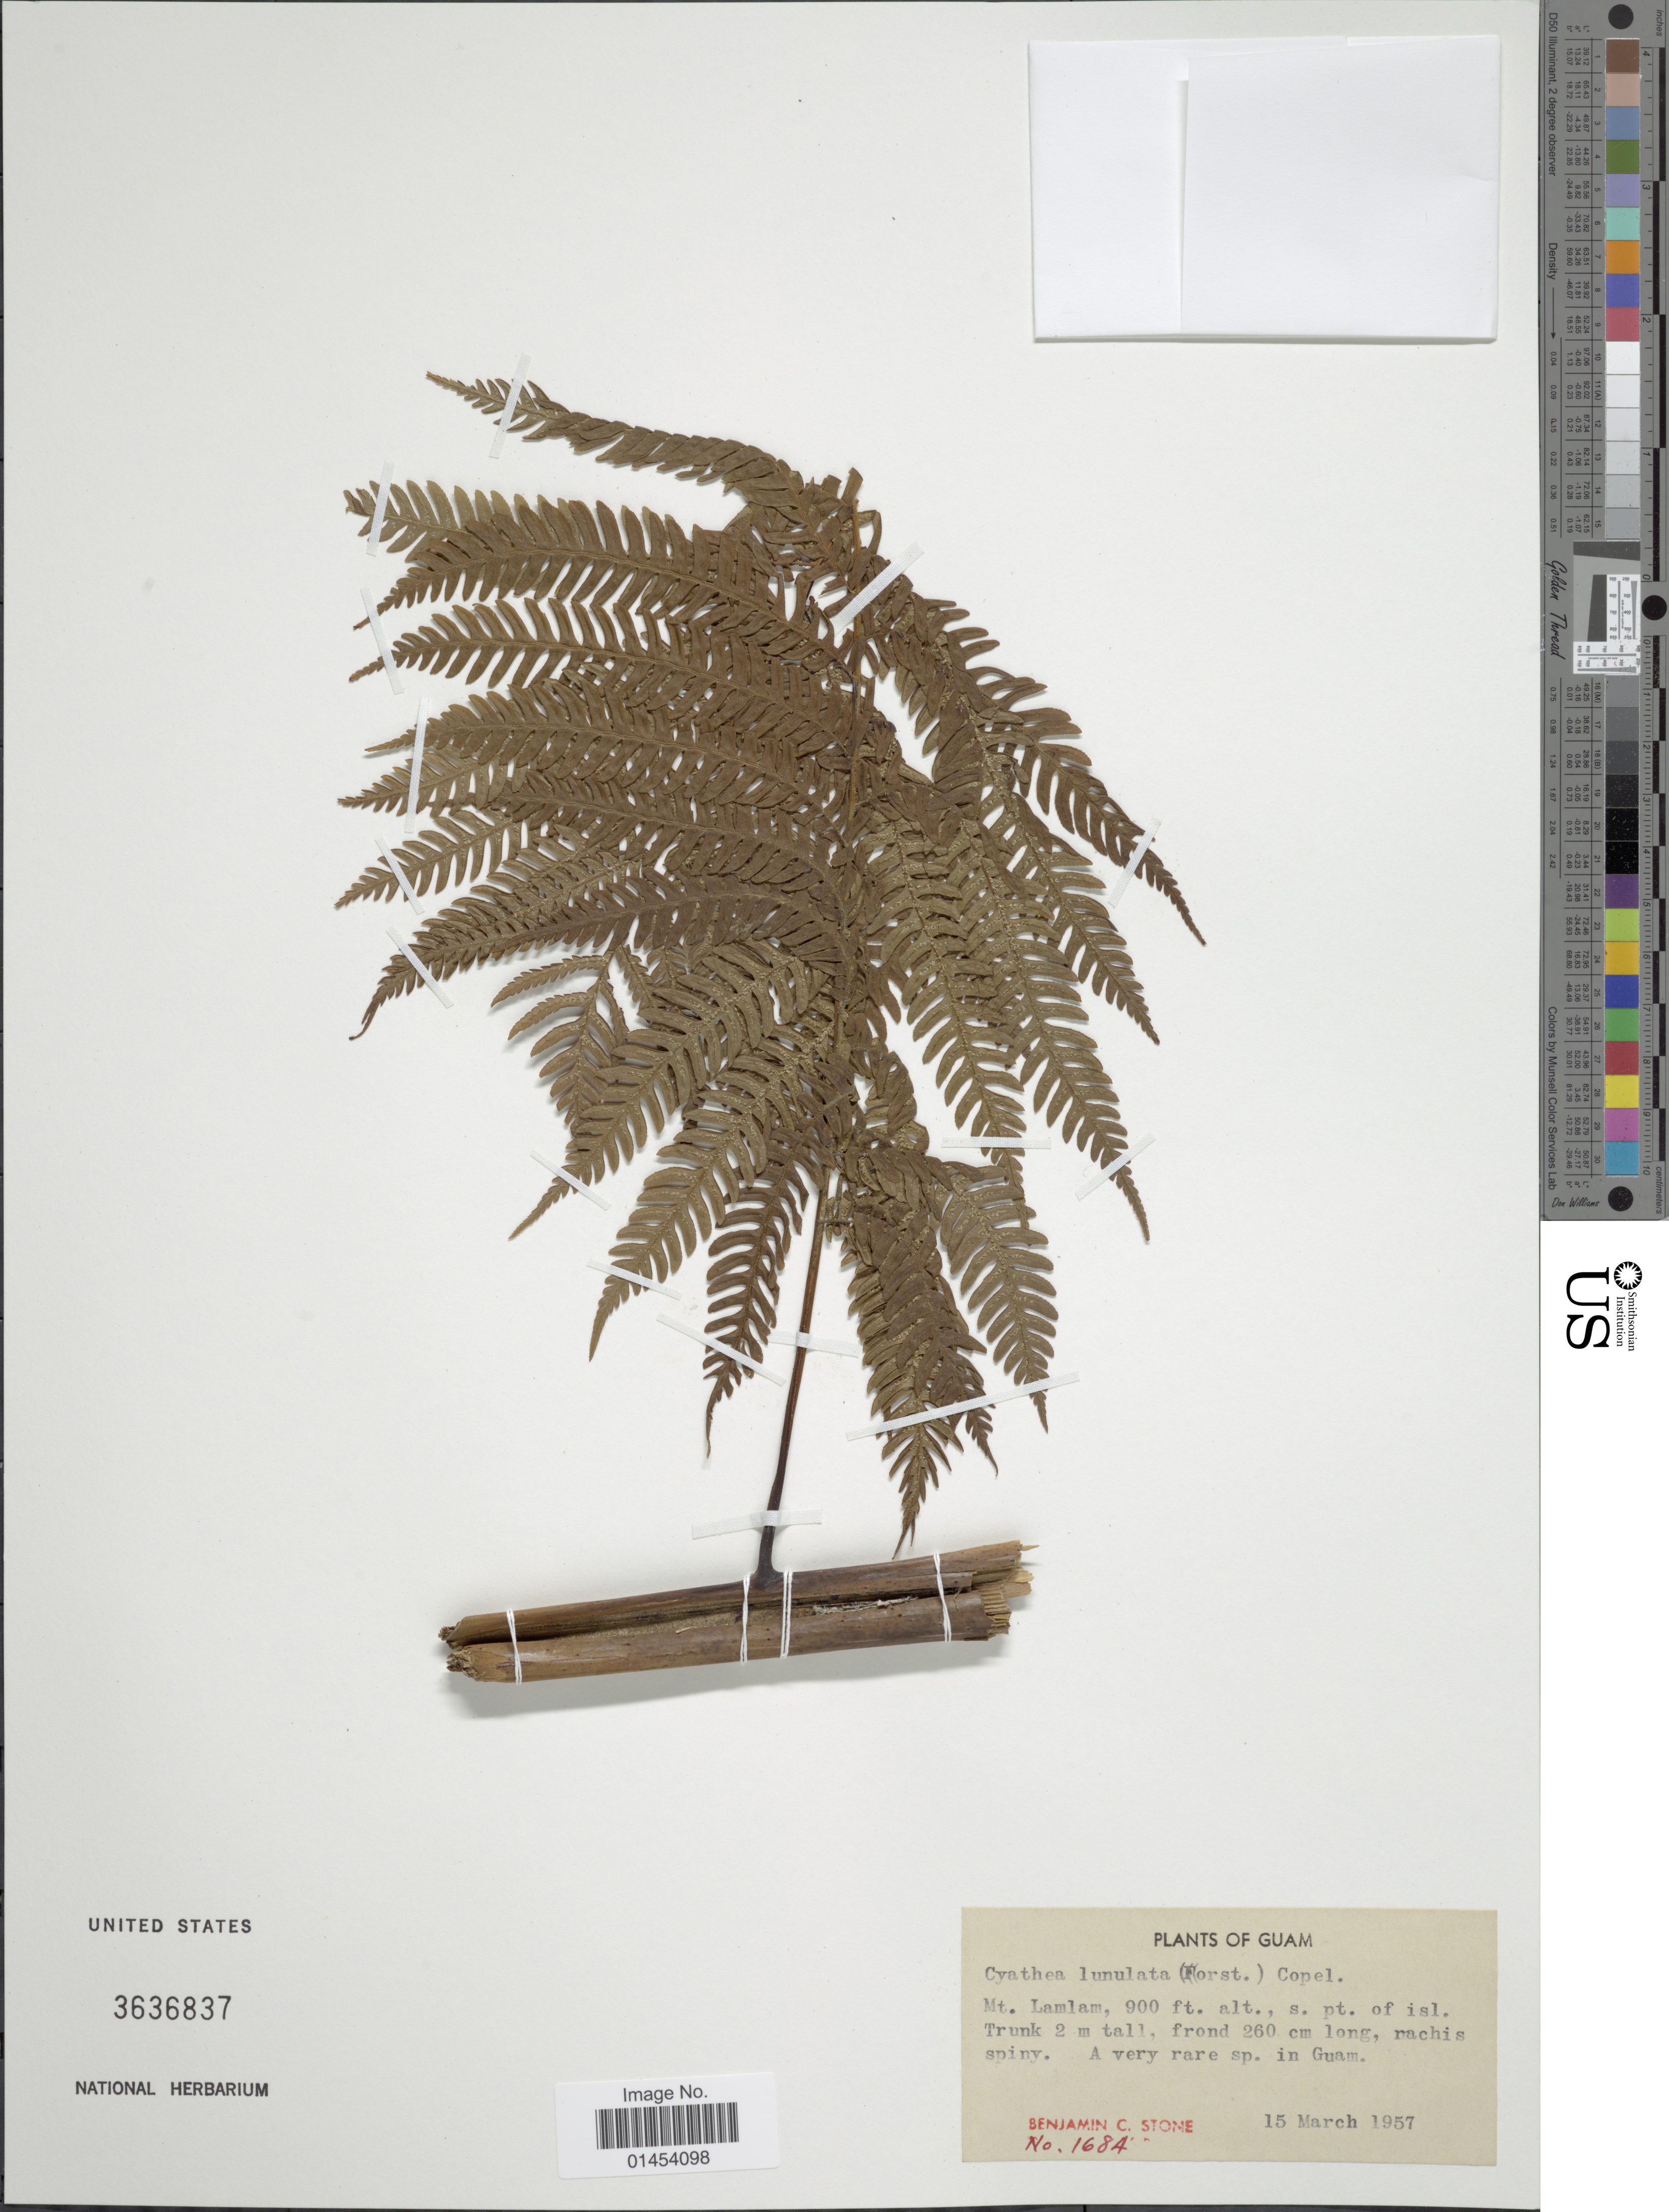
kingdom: Plantae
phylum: Tracheophyta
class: Polypodiopsida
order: Cyatheales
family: Cyatheaceae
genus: Cyathea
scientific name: Cyathea lunulata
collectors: B. C. Stone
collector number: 1684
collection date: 1957-03-15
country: Guam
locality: Mt. Lamlam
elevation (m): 274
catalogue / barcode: US 3636837